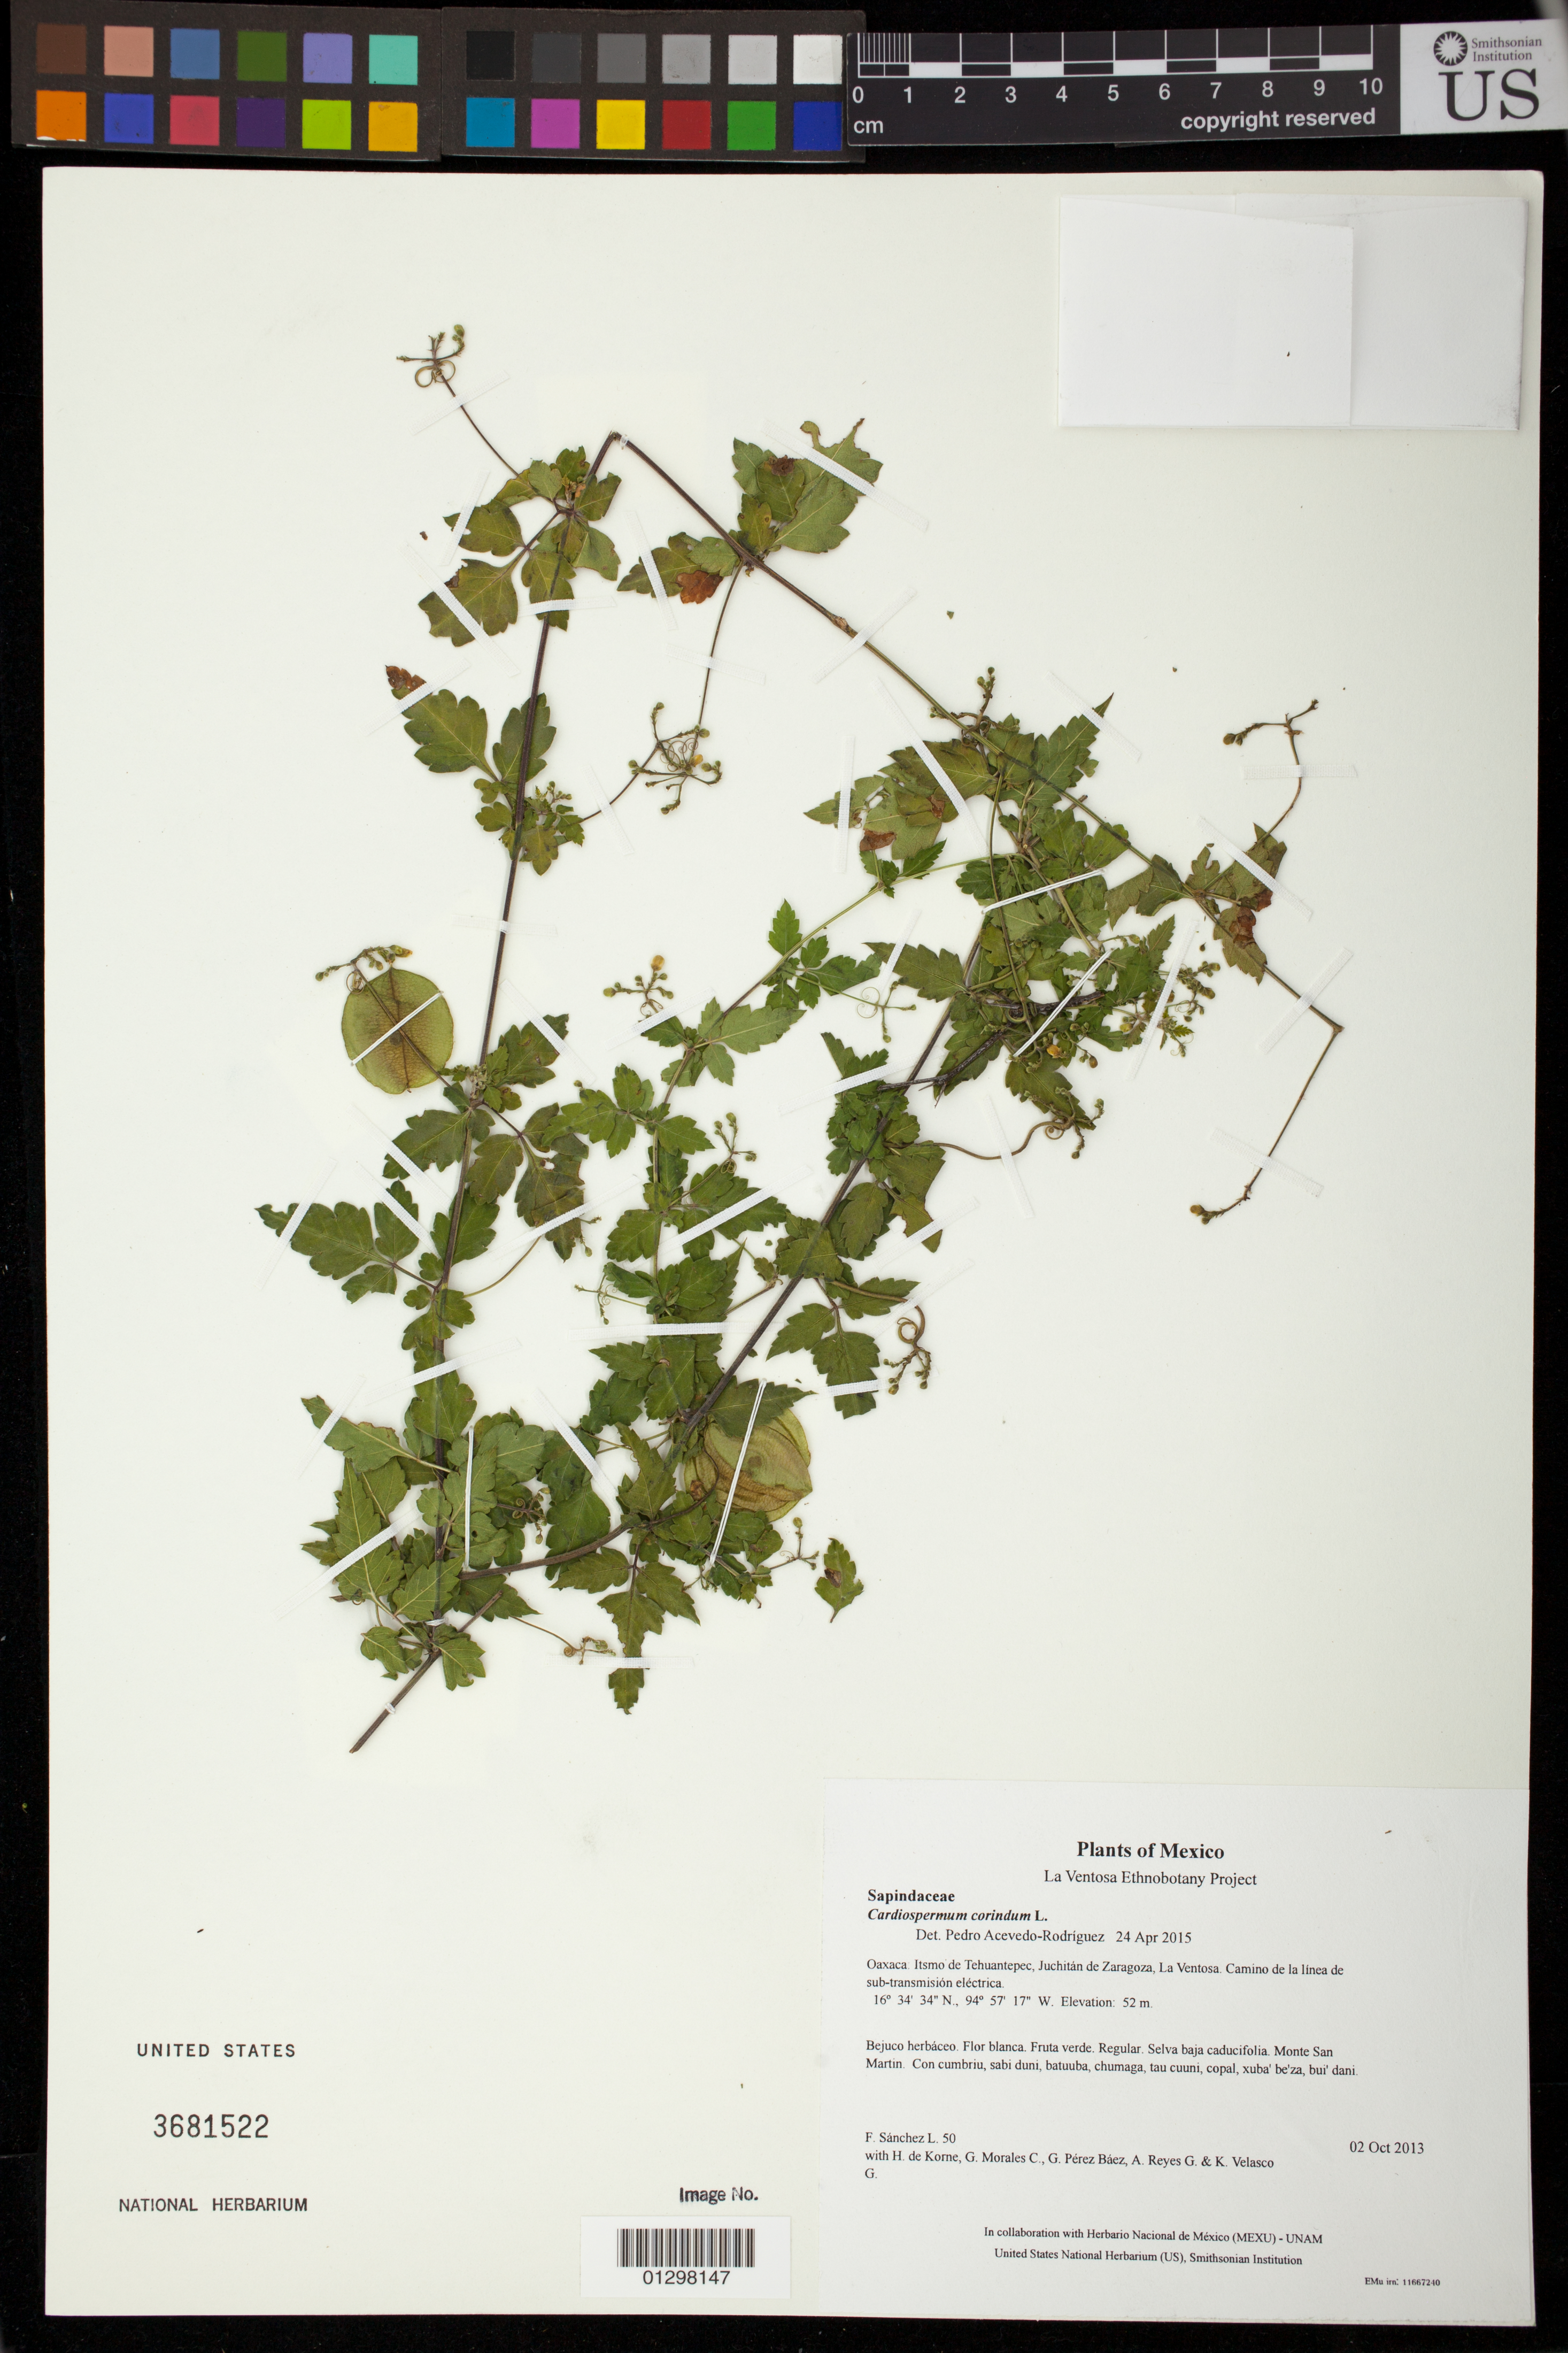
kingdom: Plantae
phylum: Tracheophyta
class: Magnoliopsida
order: Sapindales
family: Sapindaceae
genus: Cardiospermum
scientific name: Cardiospermum corindum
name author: L.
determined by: Acevedo-Rodríguez, P., (BOT), Smithsonian Institution - National Museum of Natural History (UNITED STATES)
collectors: F. Sánchez L., H. de Korne, G. Morales C., G. Pérez Báez, A. Reyes G. & K. Velasco G.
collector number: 50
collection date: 2013-10-02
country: Mexico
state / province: Oaxaca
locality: Itsmo de Tehuantepec, Juchitán de Zaragoza, La Ventosa. Camino de la línea de sub-transmisión eléctrica.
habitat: Selva baja caducifolia. Monte San Martin.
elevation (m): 52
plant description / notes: JEBOT, MEXU, SERO, US; Luba'. Guie' naquichi'. Cuaananaxhi naga'. Nuu.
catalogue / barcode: US 3681522